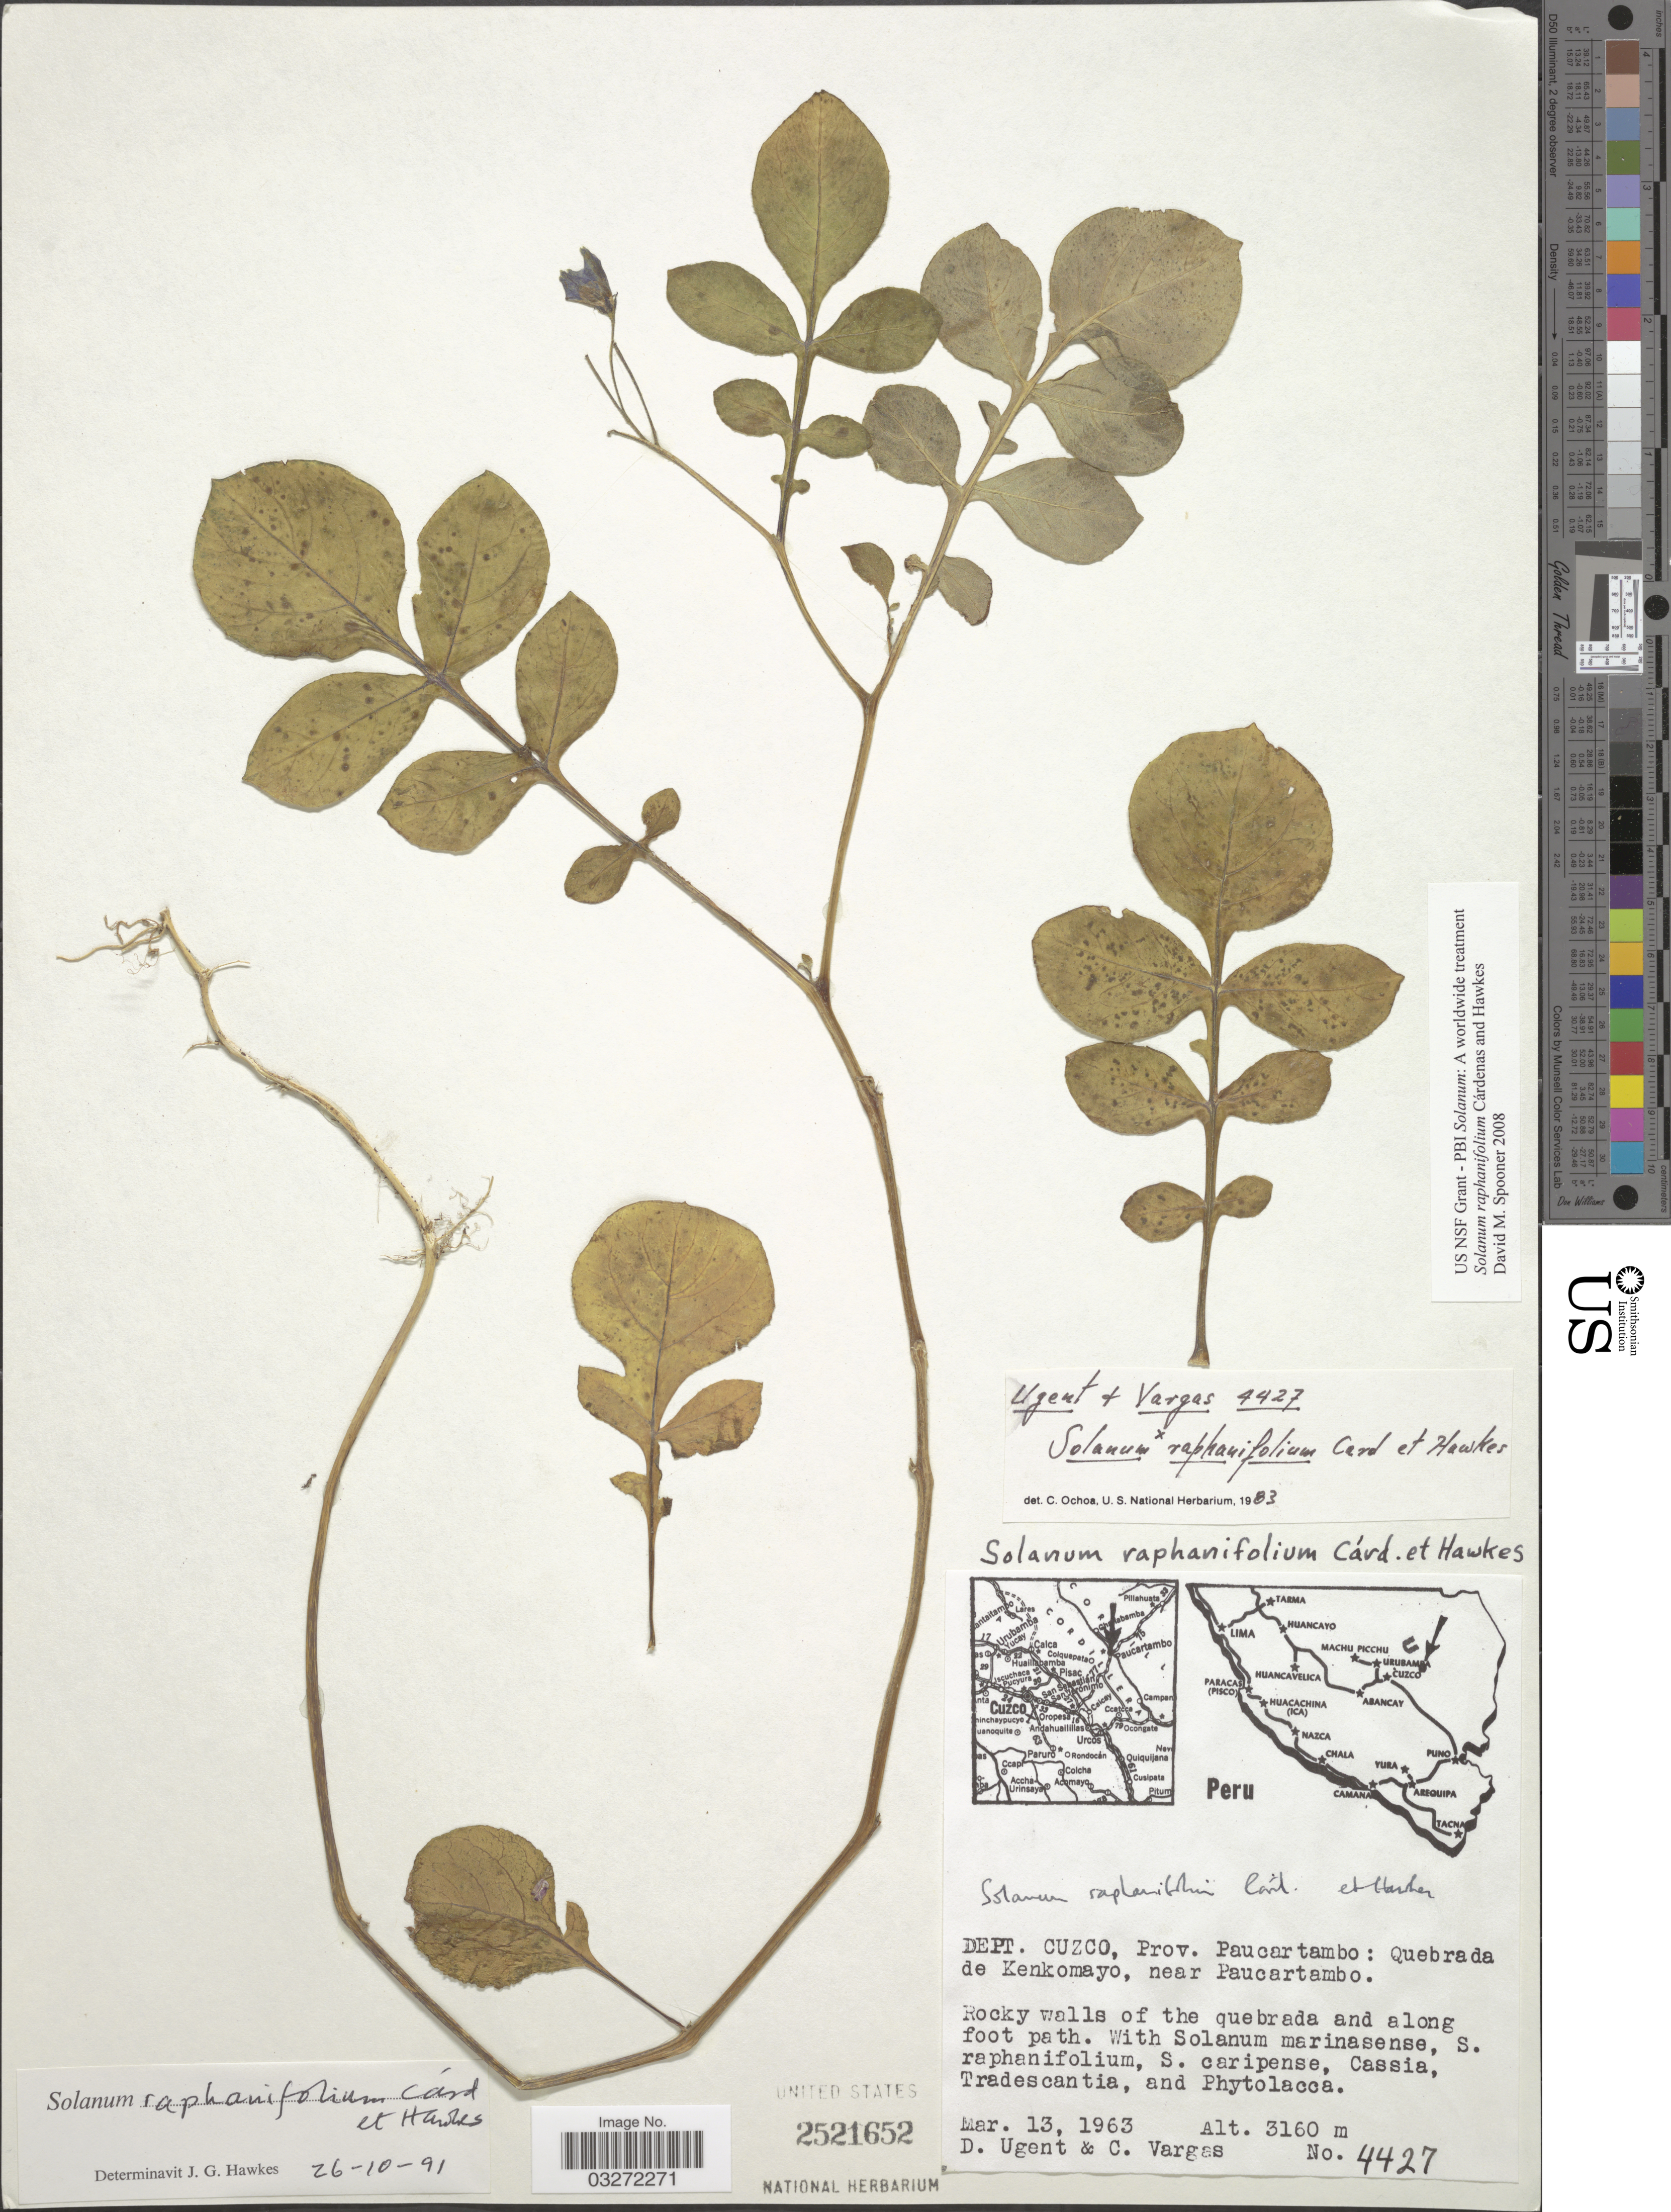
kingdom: Plantae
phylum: Tracheophyta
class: Magnoliopsida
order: Solanales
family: Solanaceae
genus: Solanum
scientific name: Solanum raphanifolium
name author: Cárdenas & Hawkes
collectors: D. Ugent & C. Vargas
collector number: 4427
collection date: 1963-03-13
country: Peru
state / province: Cusco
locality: Dept. Cuzco, Prov. Paucartambo: Quebrada de Kenkomayo, near Paucartambo.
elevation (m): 3160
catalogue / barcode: US 2521652